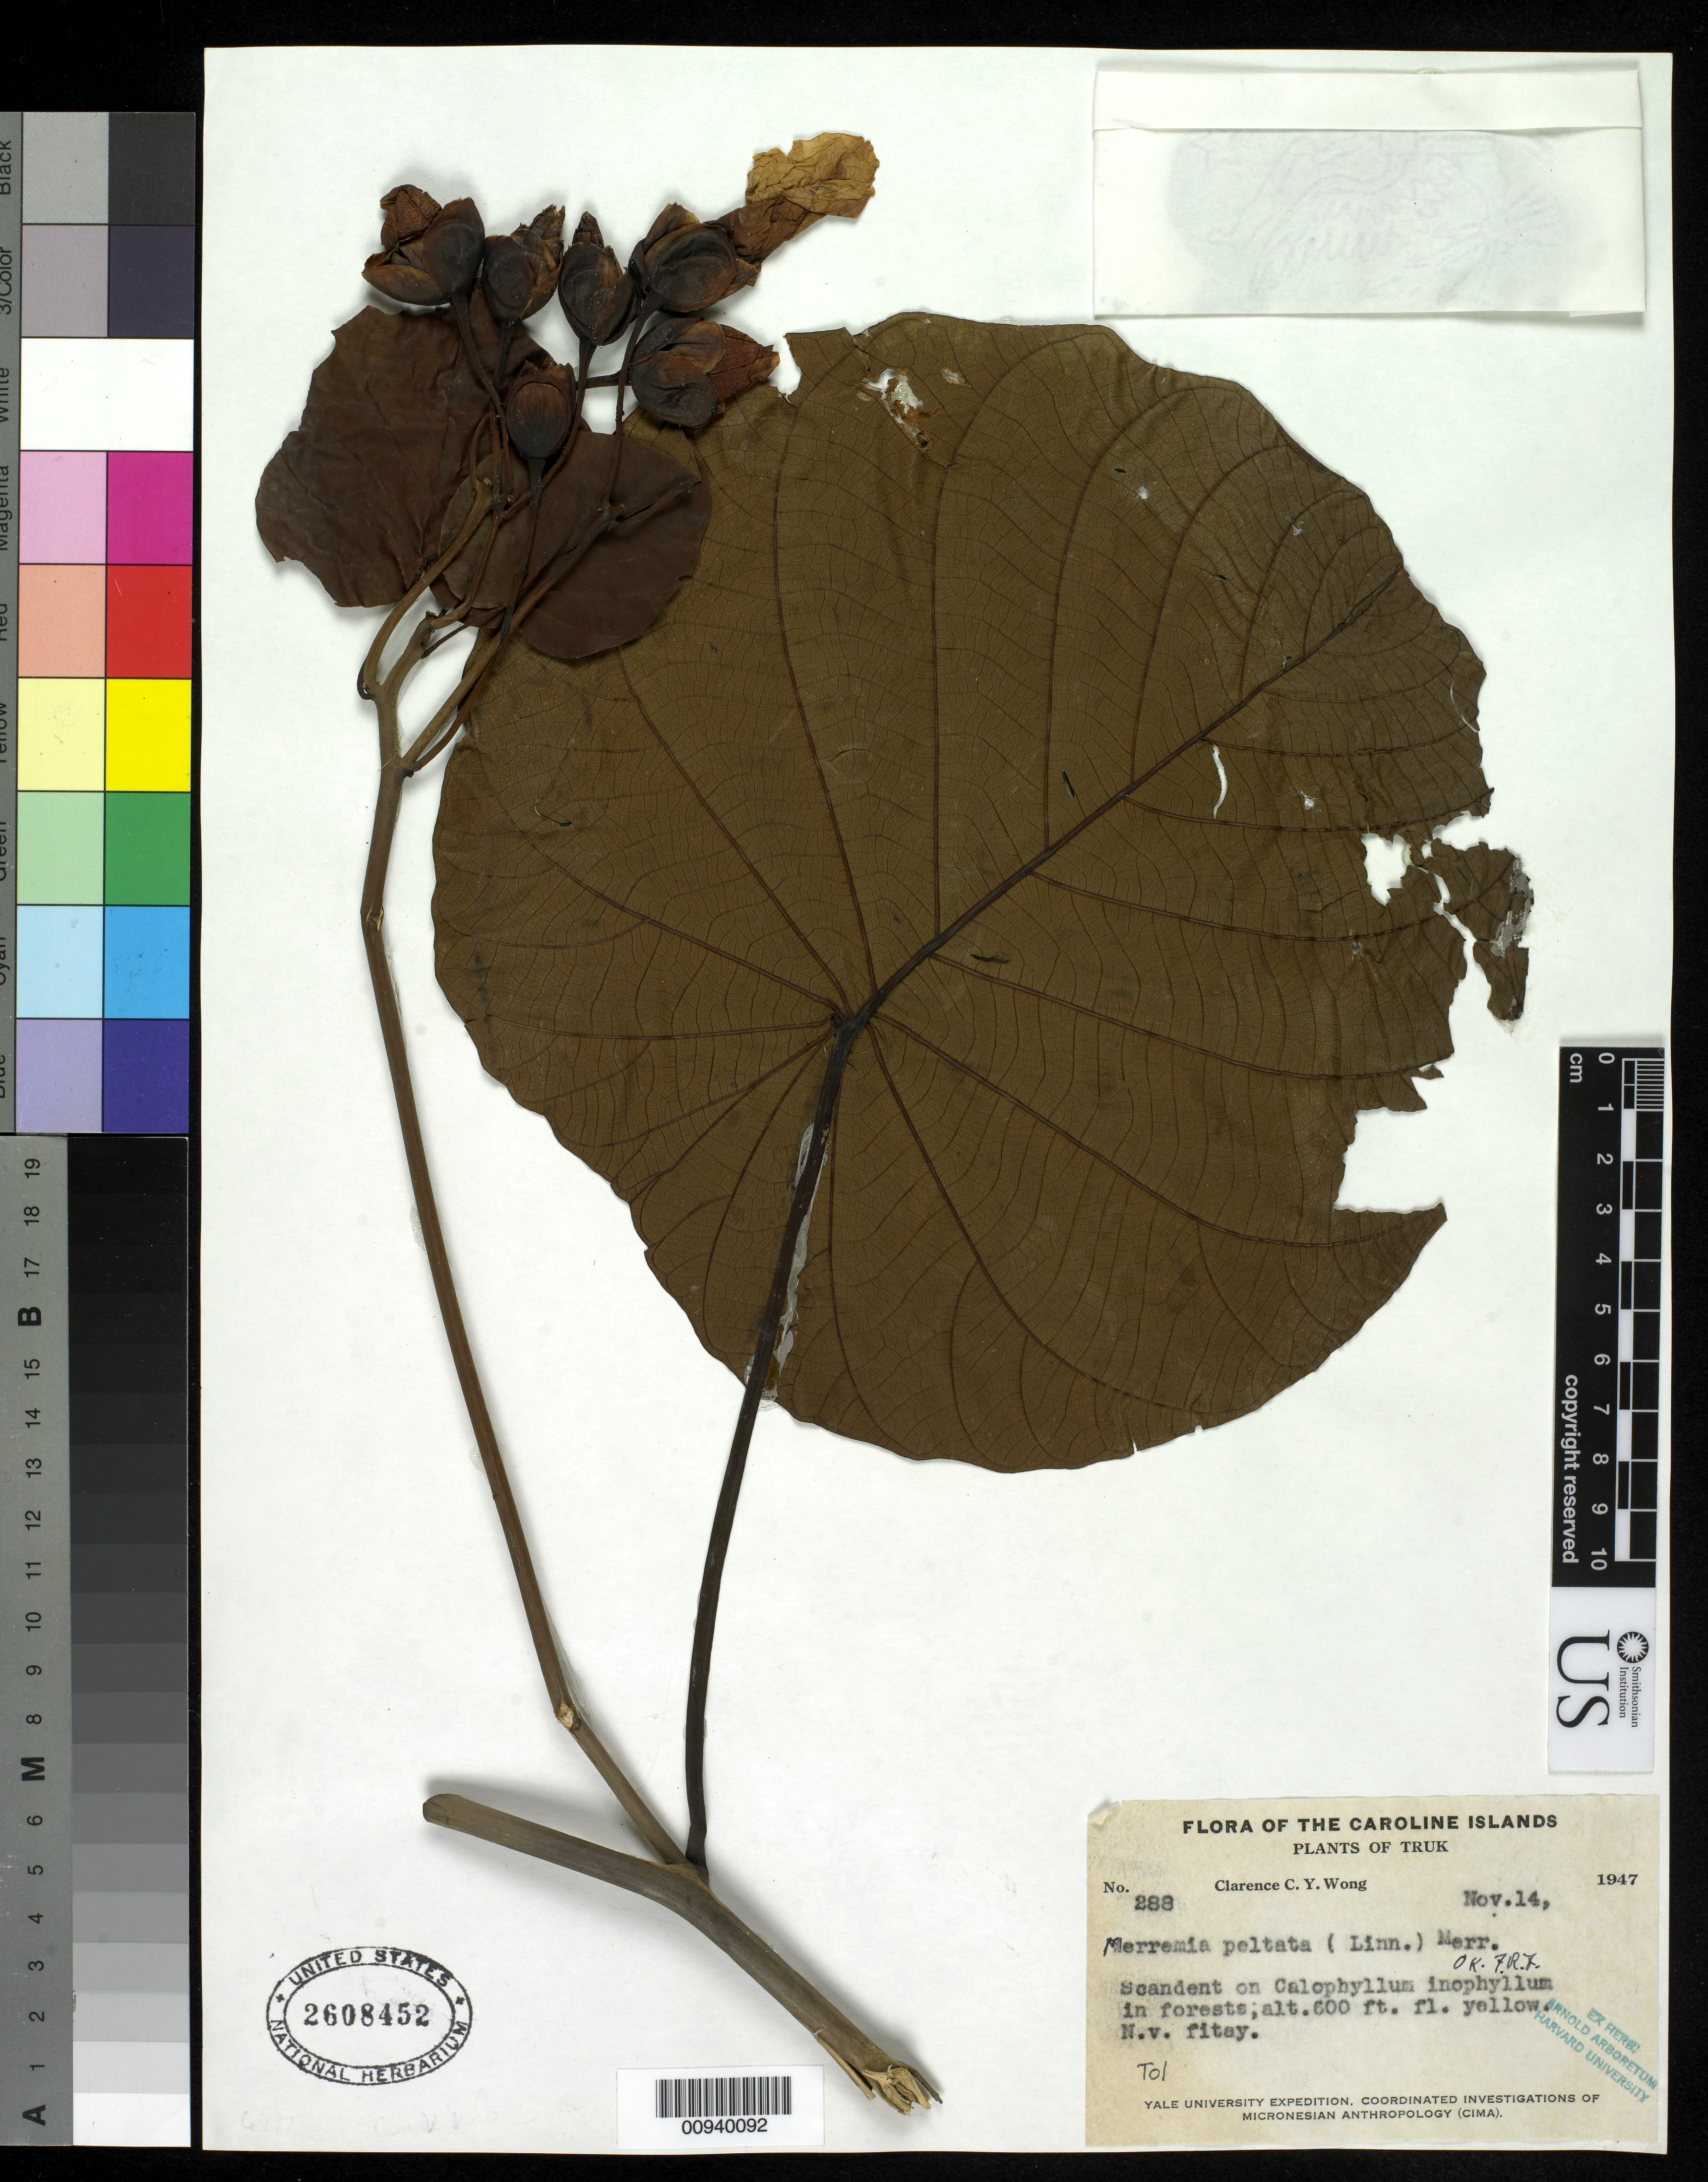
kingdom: Plantae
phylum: Tracheophyta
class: Magnoliopsida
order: Solanales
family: Convolvulaceae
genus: Decalobanthus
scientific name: Decalobanthus peltatus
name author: (L.) A. R. Simões & Staples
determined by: Wagner, W. L., (BOT), Smithsonian Institution - National Museum of Natural History (UNITED STATES)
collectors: C. Wong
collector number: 288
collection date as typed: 14 Nov 1947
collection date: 1947-11-14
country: Micronesia, Federated States of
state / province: Truk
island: Tol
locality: Winipwoot, Tol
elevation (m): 183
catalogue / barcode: US 2608452